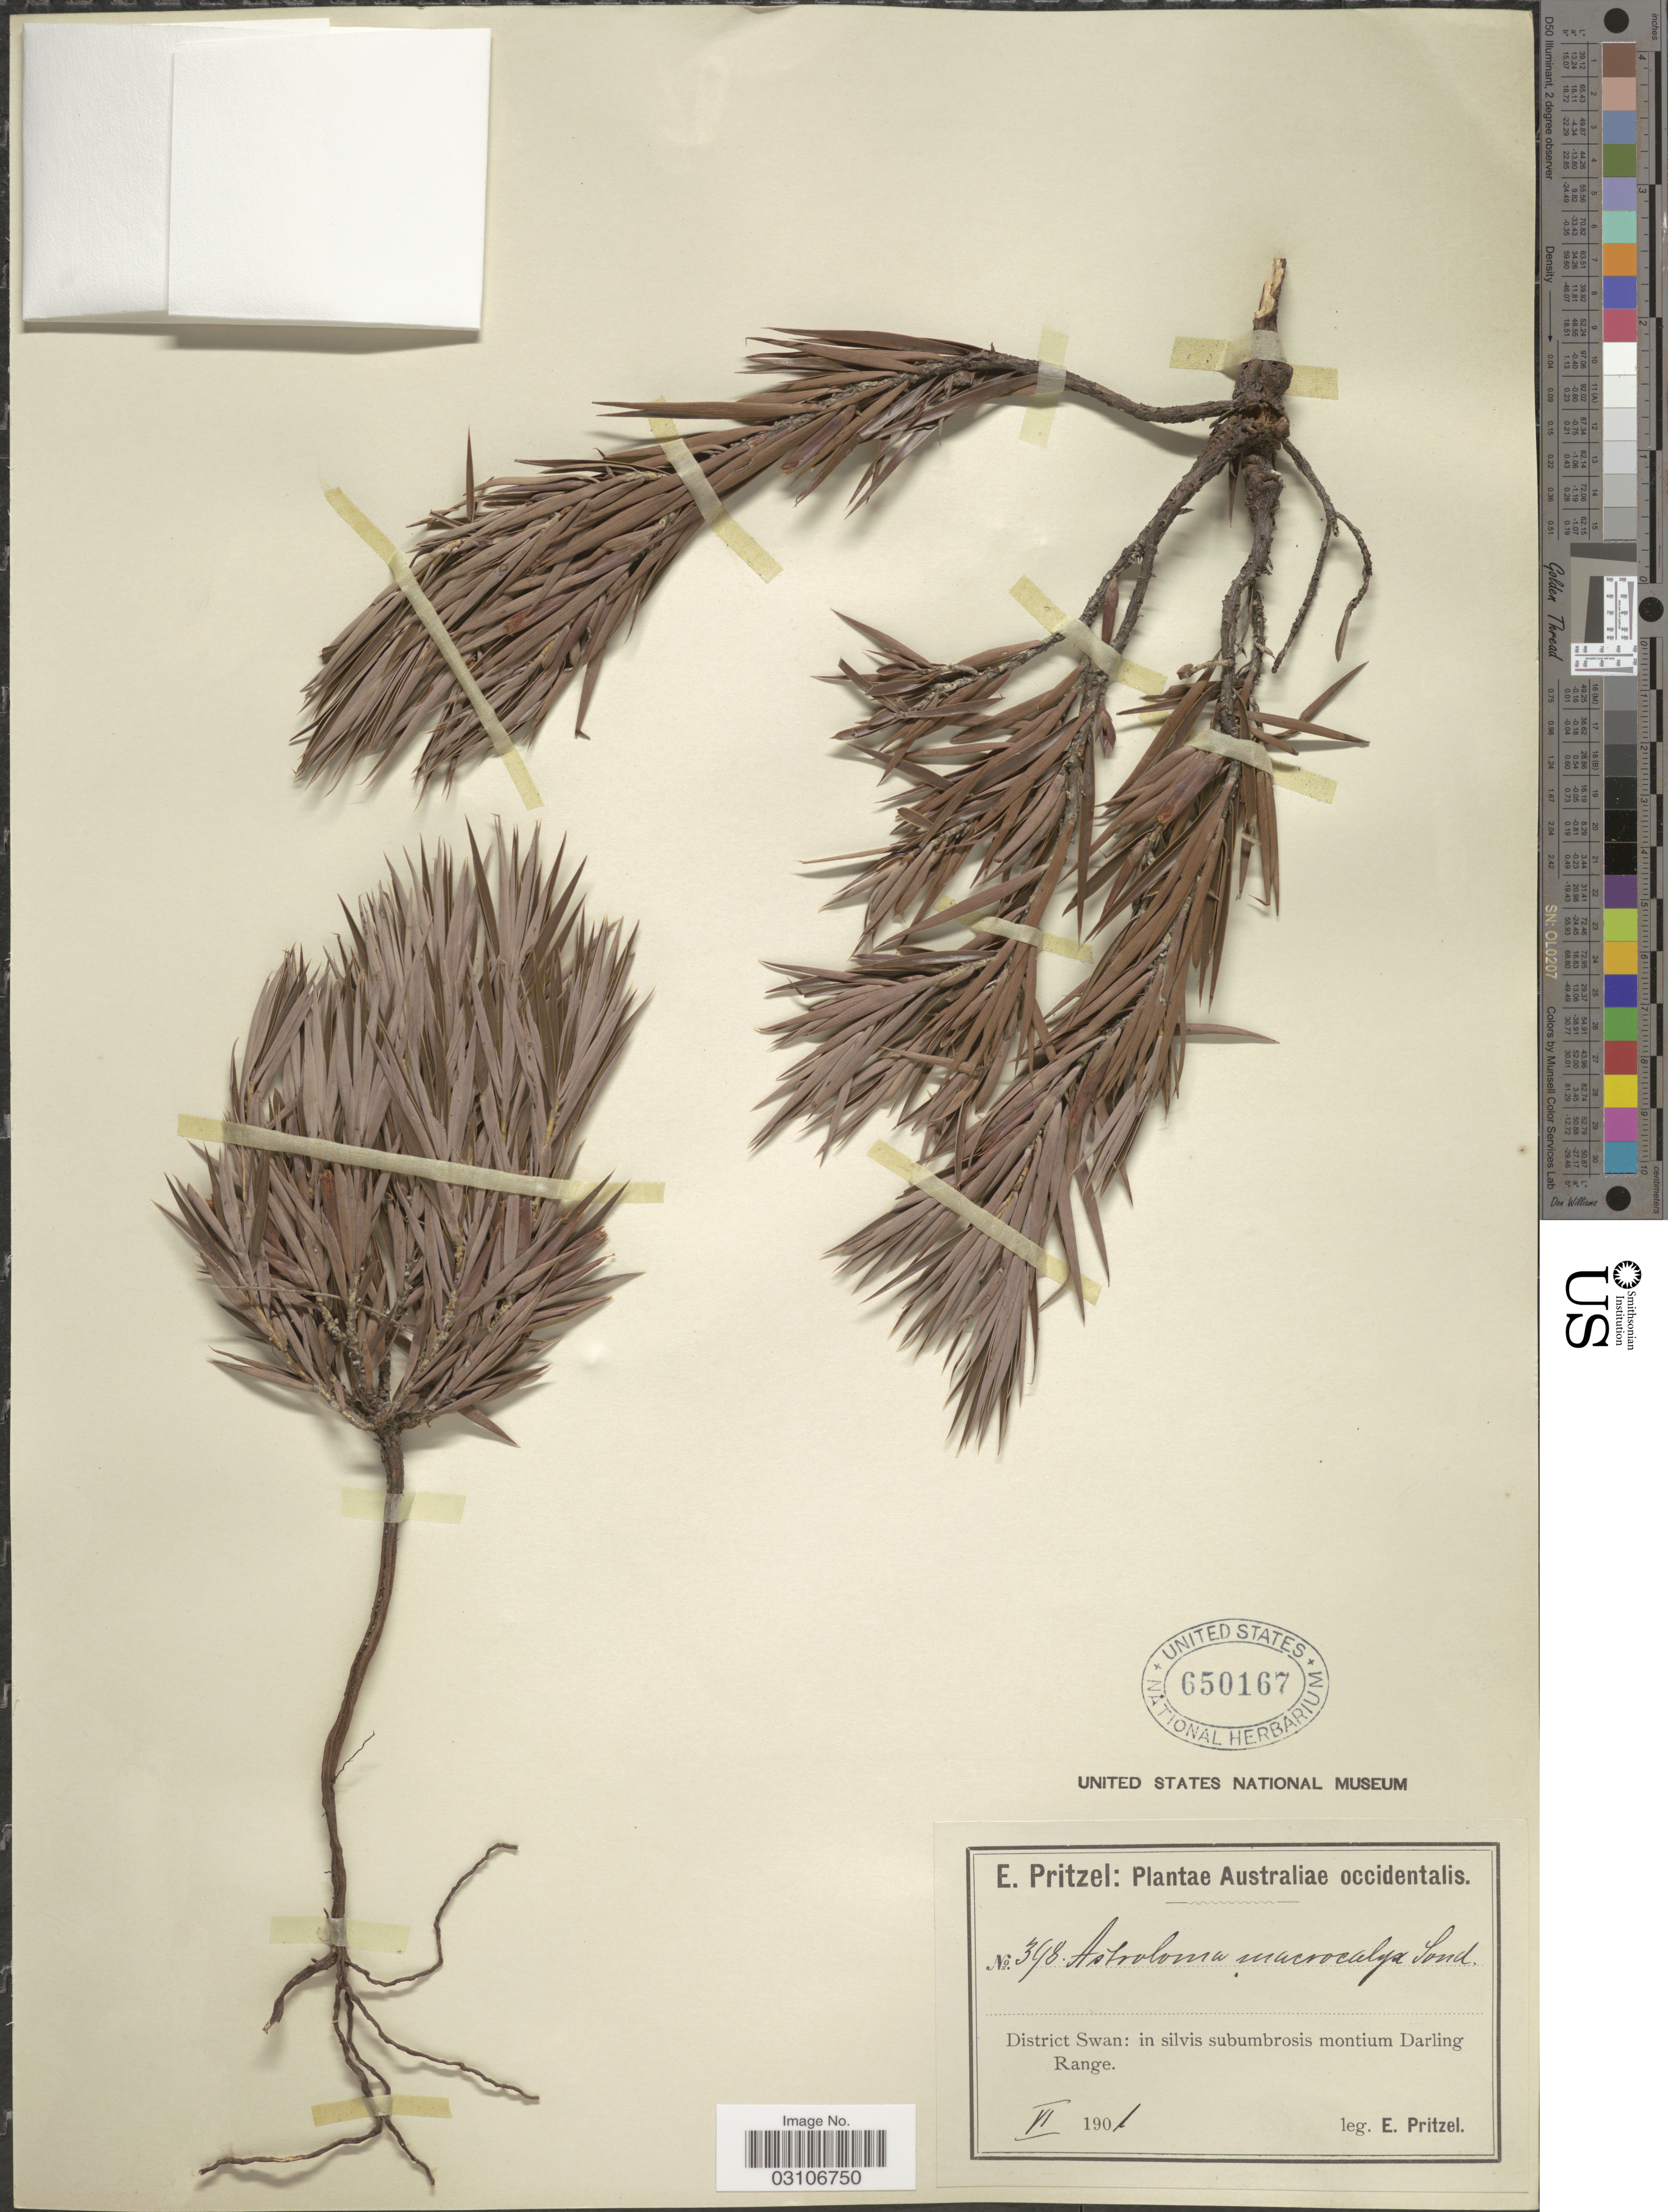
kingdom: Plantae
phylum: Tracheophyta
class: Magnoliopsida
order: Ericales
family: Ericaceae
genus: Astroloma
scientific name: Astroloma macrocalyx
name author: Sond.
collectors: E. G. Pritzel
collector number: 348*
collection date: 1901-06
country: Australia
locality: Australiae occidentalis. District Swan: in silvis subumrosis montium Darling Range.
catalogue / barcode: US 650167